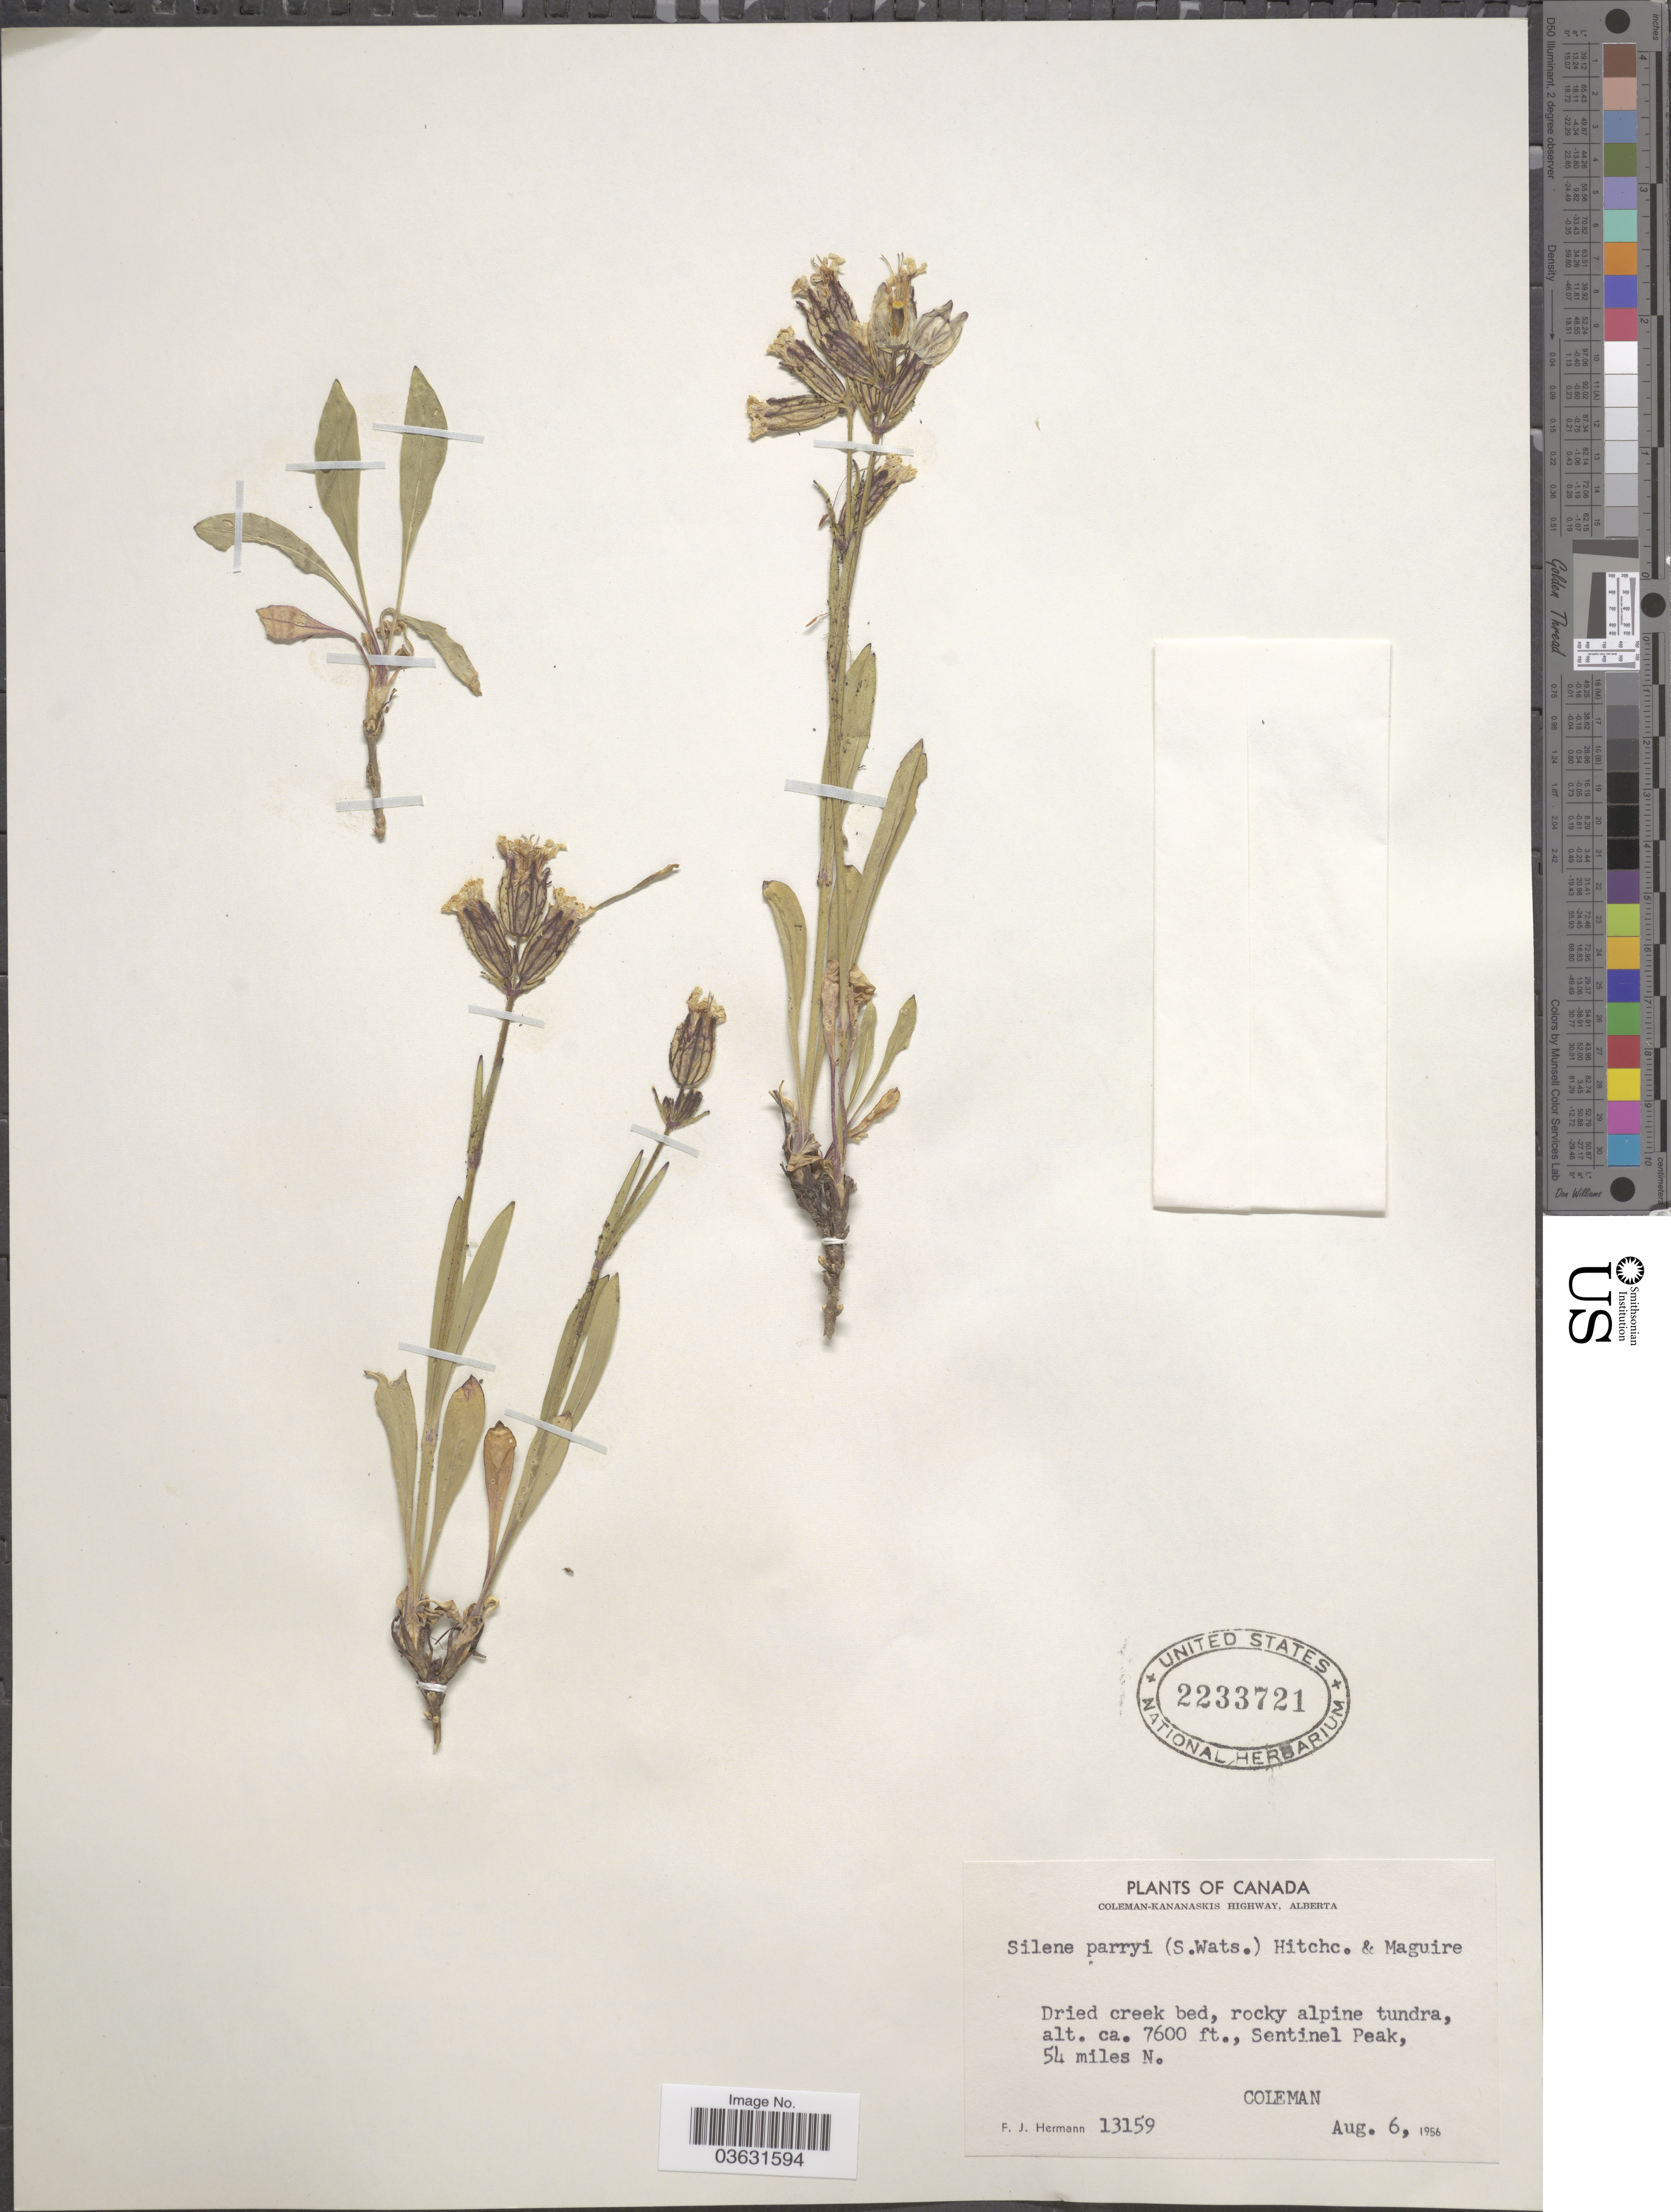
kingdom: Plantae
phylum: Tracheophyta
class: Magnoliopsida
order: Caryophyllales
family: Caryophyllaceae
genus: Silene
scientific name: Silene parryi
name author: (S. Watson) C.L. Hitchc. & Maguire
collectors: F. J. Hermann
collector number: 13159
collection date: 1956-08-06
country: Canada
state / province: Alberta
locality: Coleman-Kananaskis Highway. Sentinel Peak, 54 miles N. Coleman.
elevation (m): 2316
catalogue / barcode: US 2233721